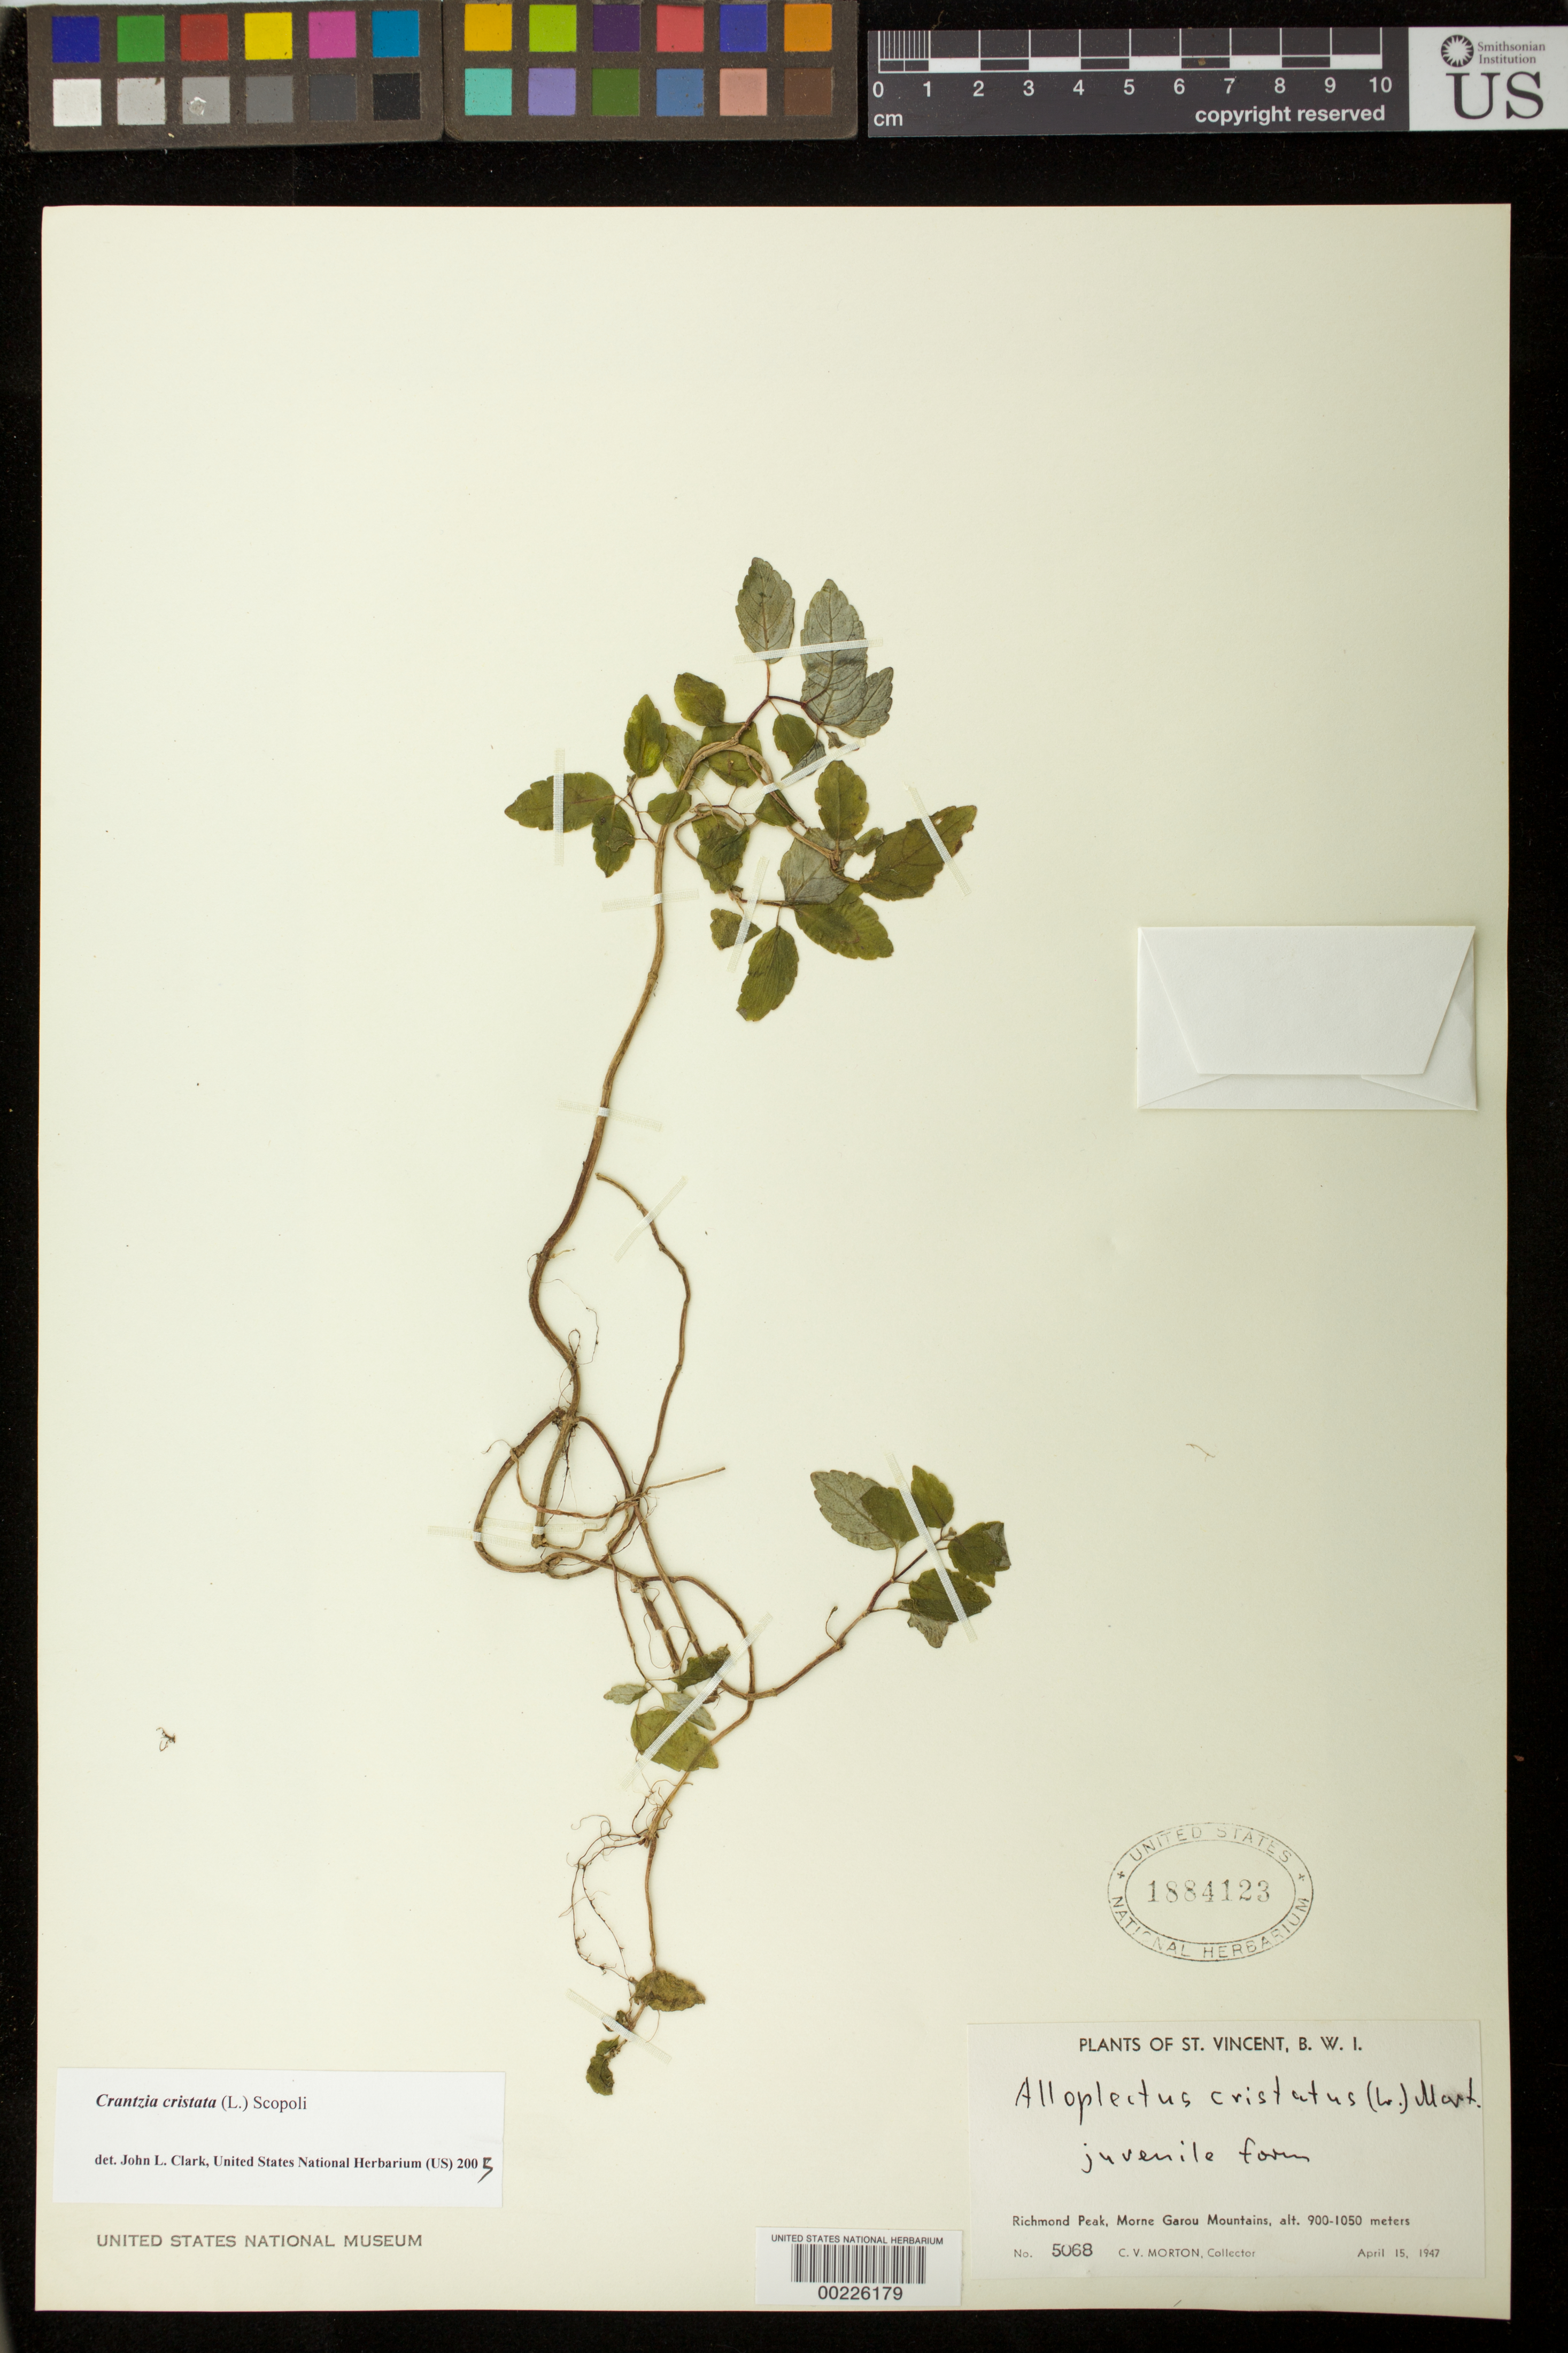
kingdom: Plantae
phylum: Tracheophyta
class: Magnoliopsida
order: Lamiales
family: Gesneriaceae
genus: Crantzia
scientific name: Crantzia cristata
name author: (L.) Scop. ex Fritsch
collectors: C. V. Morton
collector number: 5068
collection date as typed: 15 Apr 1947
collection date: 1947-04-15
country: St. Vincent - Grenadines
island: St. Vincent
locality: Richmond Peak, Morne Garou Mountains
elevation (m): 900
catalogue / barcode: US 1884123